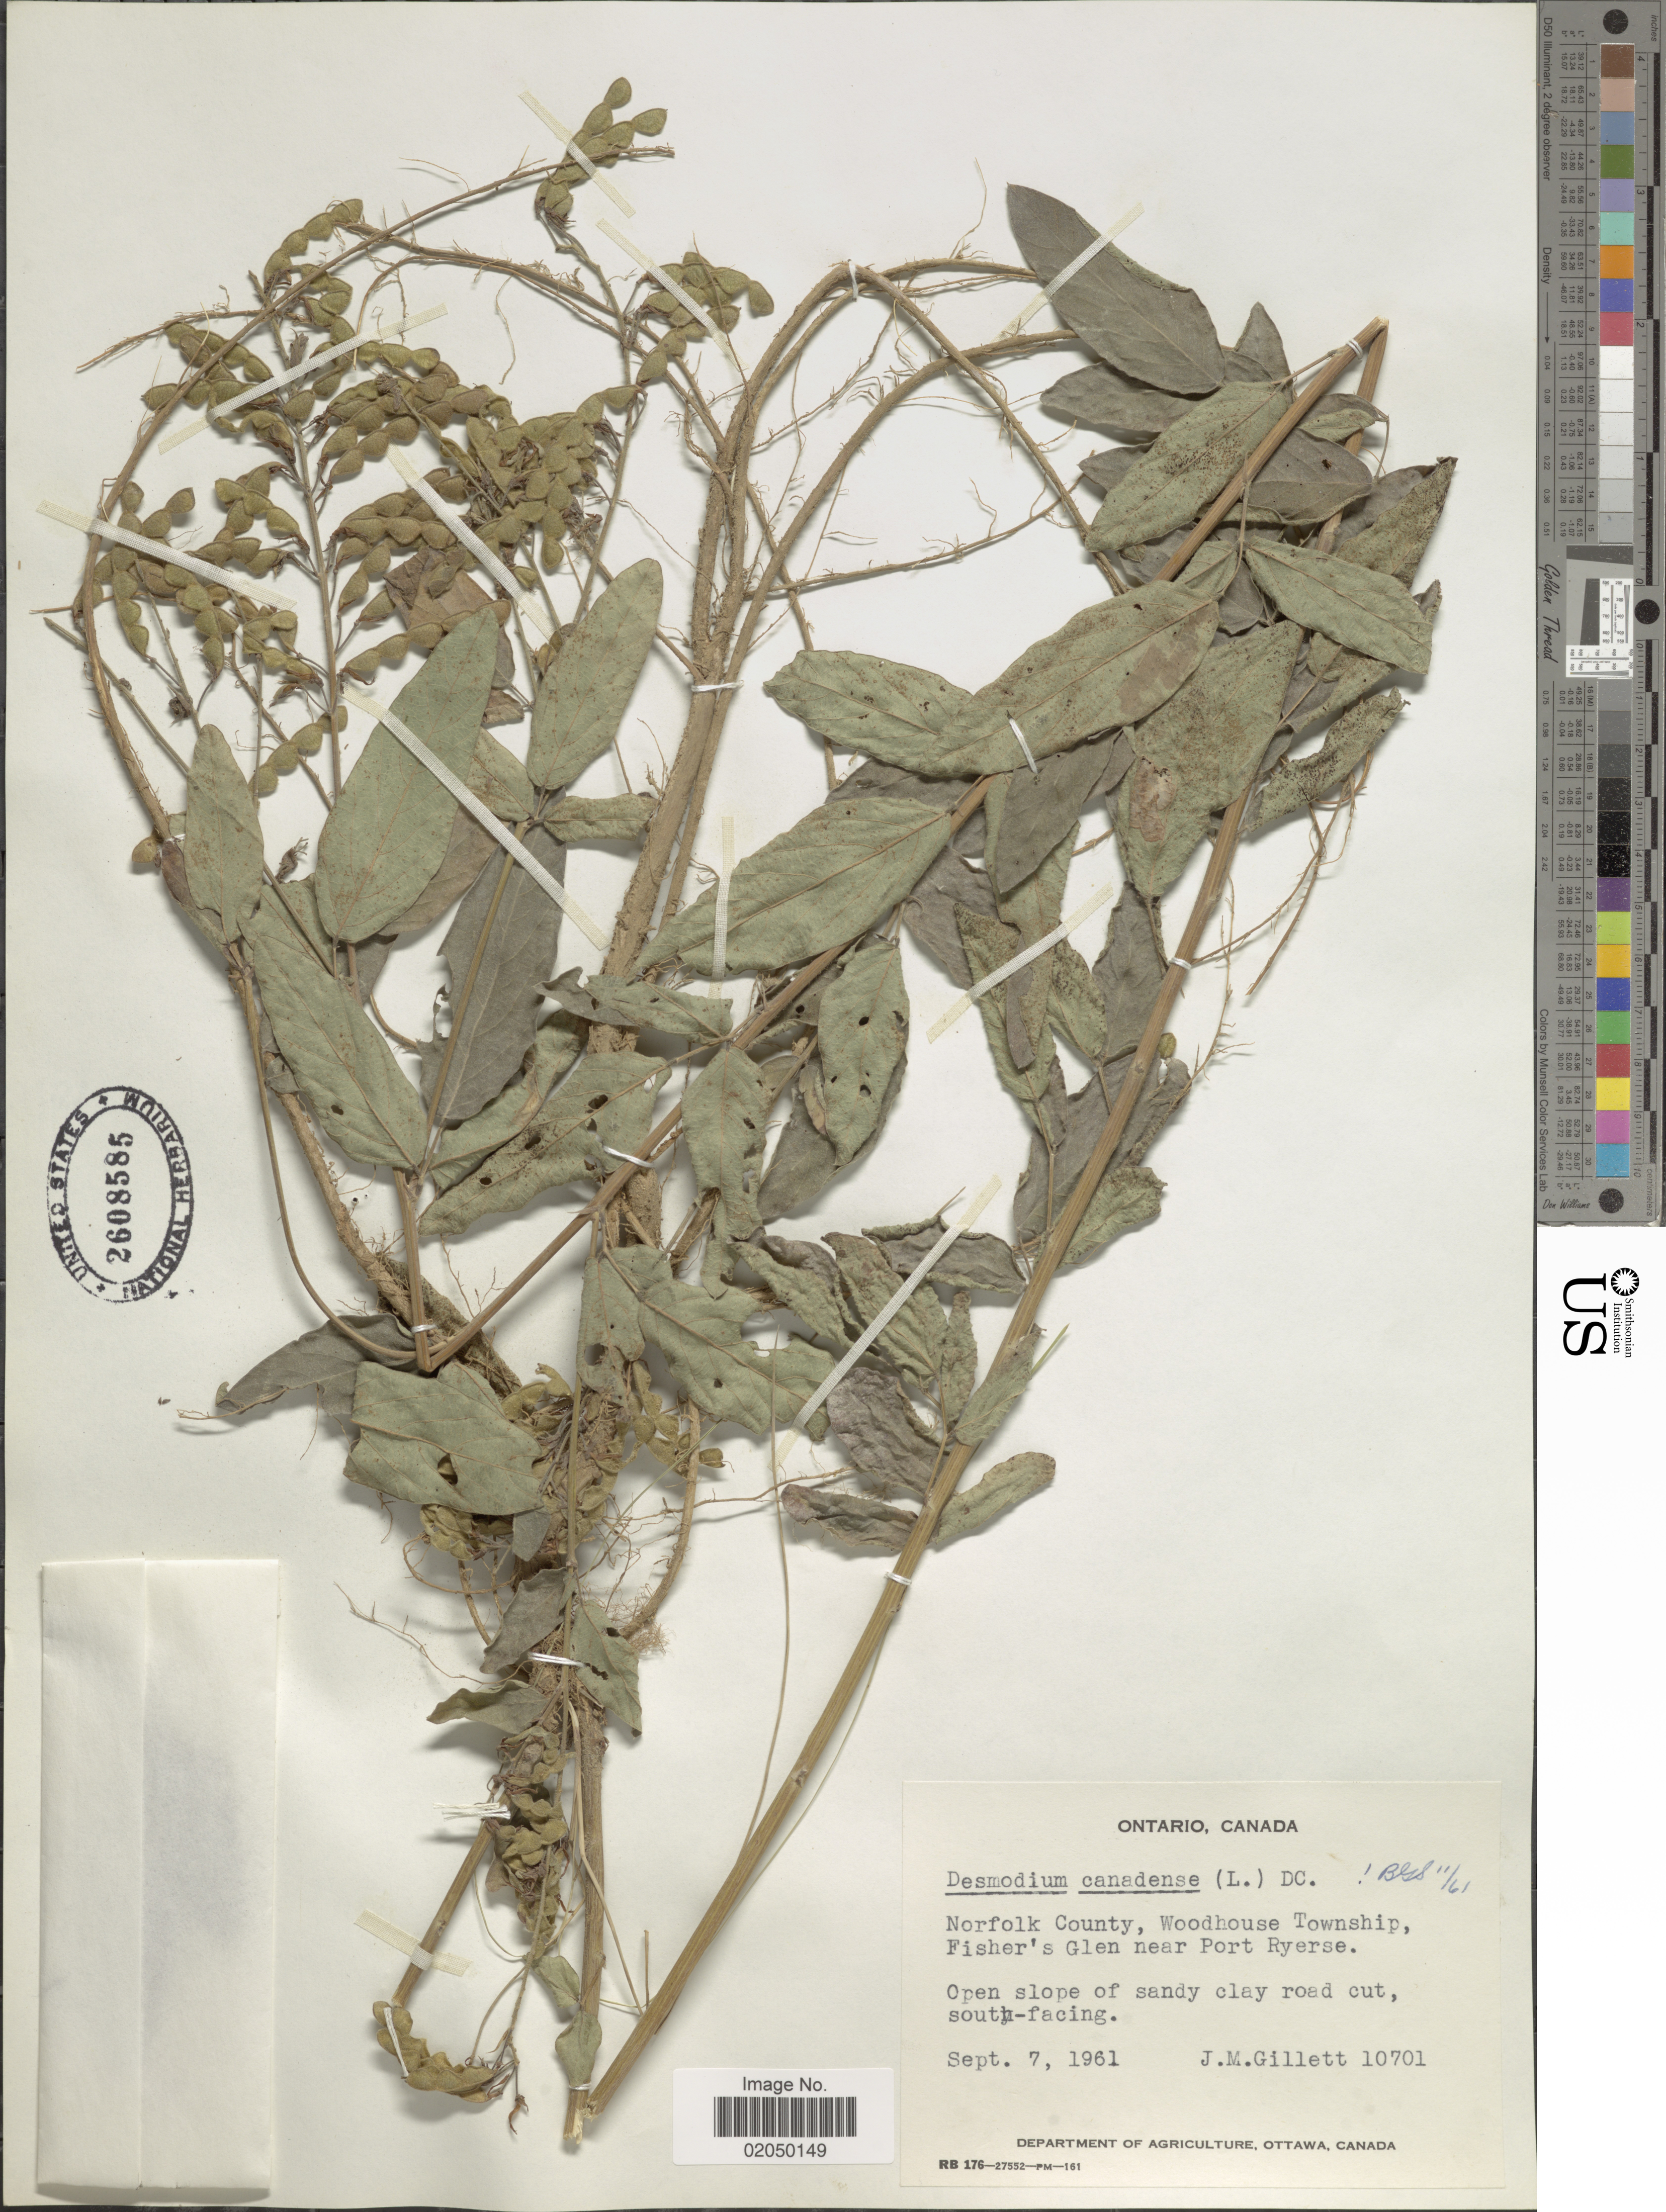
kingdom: Plantae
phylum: Tracheophyta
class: Magnoliopsida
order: Fabales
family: Fabaceae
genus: Desmodium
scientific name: Desmodium canadense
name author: (L.) DC.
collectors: J. M. Gillett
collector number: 10701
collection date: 1961-09-07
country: Canada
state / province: Ontario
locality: Norfolk County, Woodhouse Township, Fisher's Glen near Port Ryerse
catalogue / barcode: US 2608585